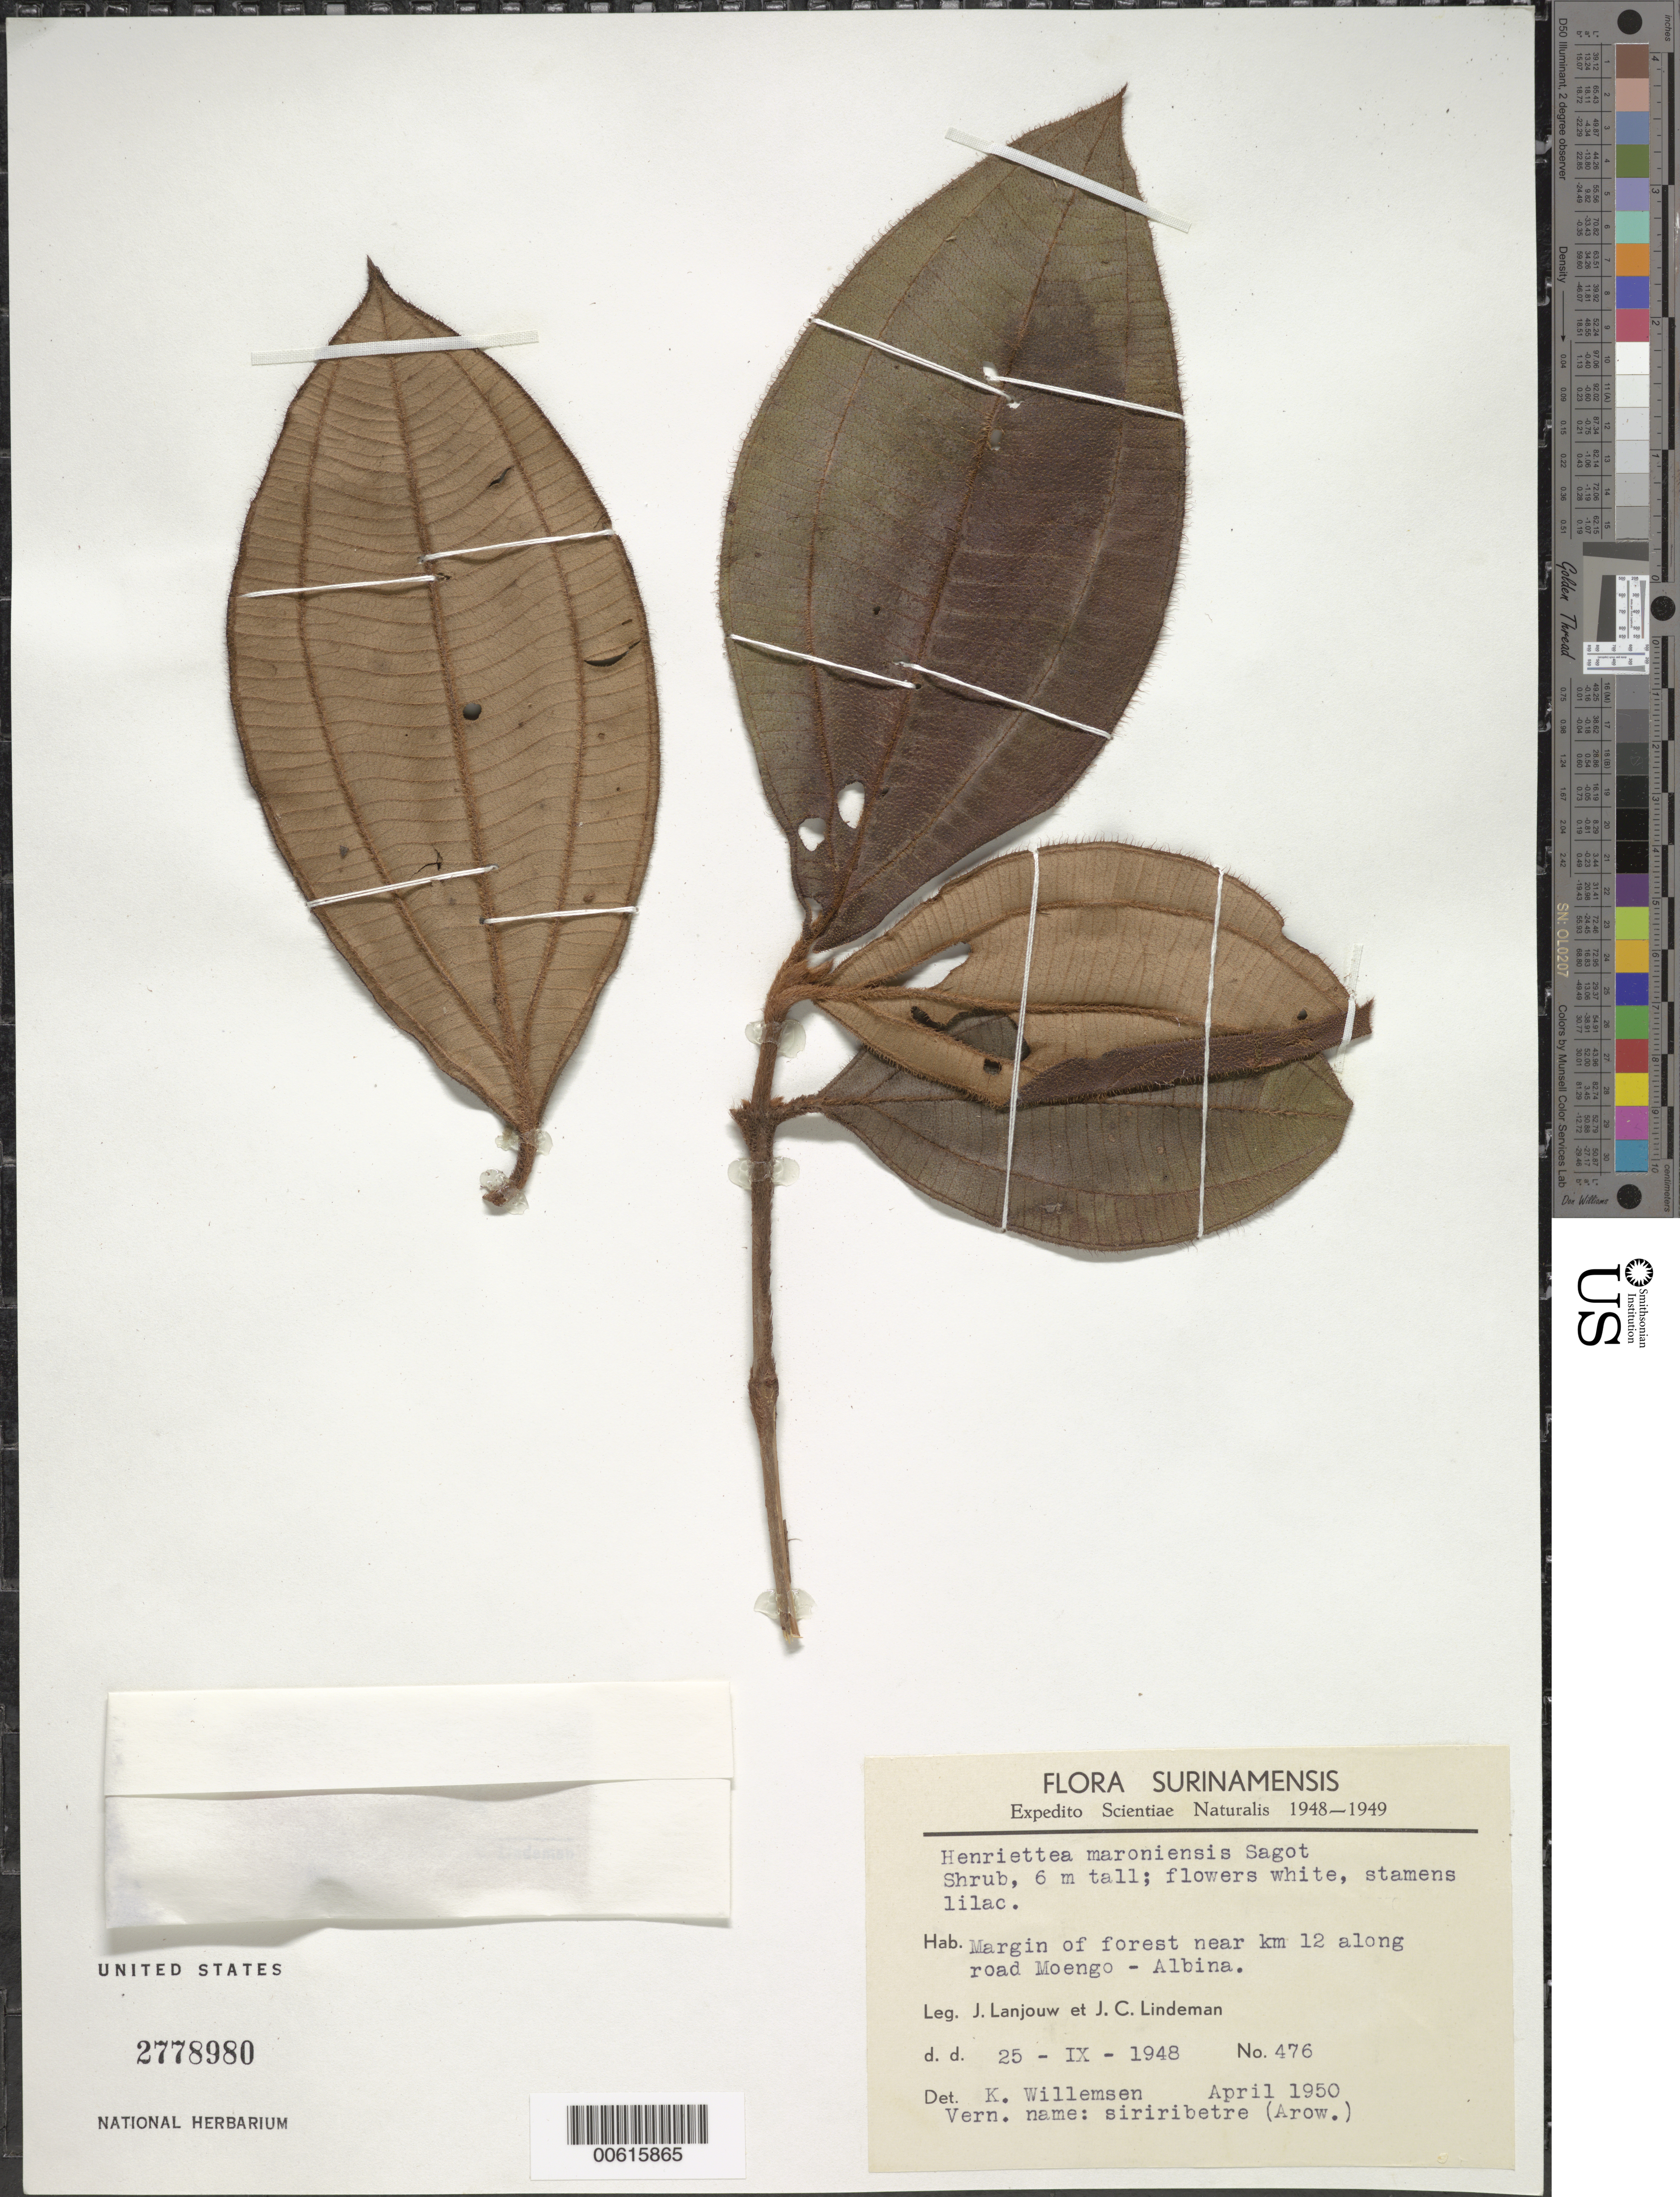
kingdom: Plantae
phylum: Tracheophyta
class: Magnoliopsida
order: Myrtales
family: Melastomataceae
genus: Henriettea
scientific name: Henriettea maroniensis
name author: Sagot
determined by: Willemsen, K.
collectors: J. Lanjouw & J. C. Lindeman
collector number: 476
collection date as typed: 16-Aug-33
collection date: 1933-08-16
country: Suriname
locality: Moengo - Albina road, near km 12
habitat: Margin of forest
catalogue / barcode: US 2778980